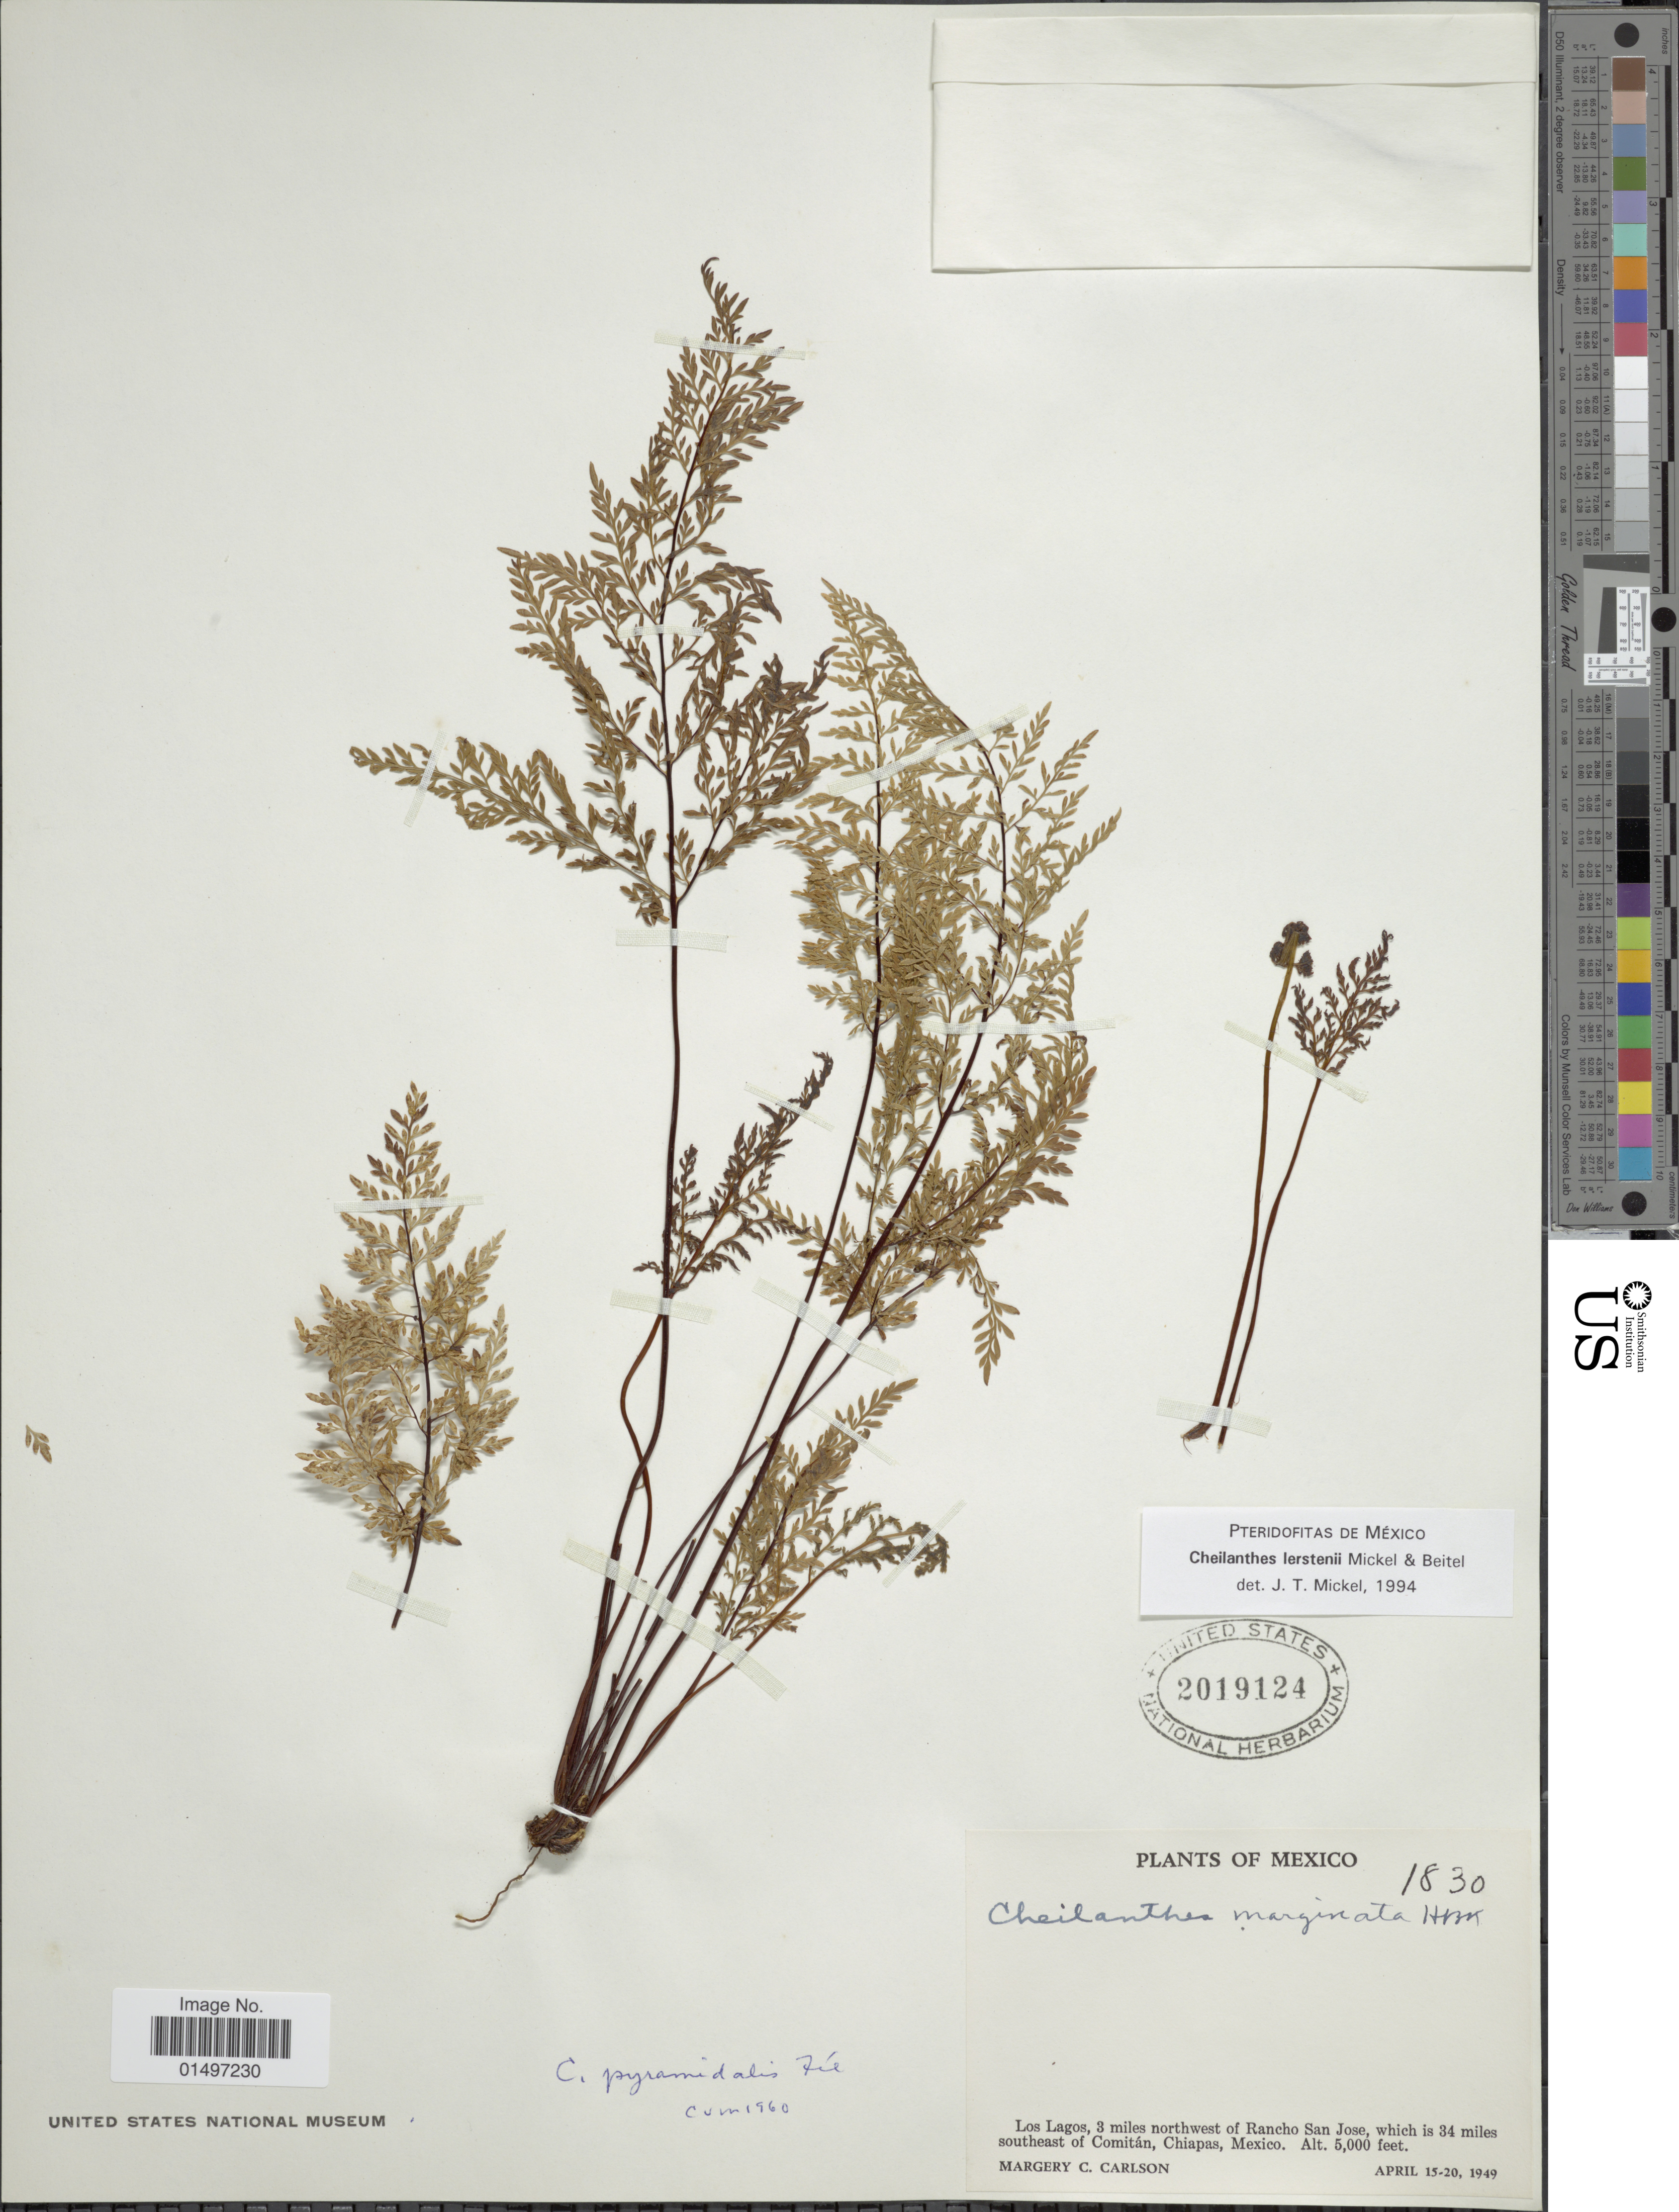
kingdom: Plantae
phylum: Tracheophyta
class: Polypodiopsida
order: Polypodiales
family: Pteridaceae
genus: Gaga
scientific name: Gaga lerstenii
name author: (Mickel & Beitel) Fay W. Li & Windham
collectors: M. C. Carlson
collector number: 1830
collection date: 1949-04-15/1949-04-20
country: Mexico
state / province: Chiapas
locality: Los Lagos, 3 miles northwest of Rancho San Jose, which is 34 miles southeast of Comitan, Chiapas.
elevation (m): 1524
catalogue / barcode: US 2019124